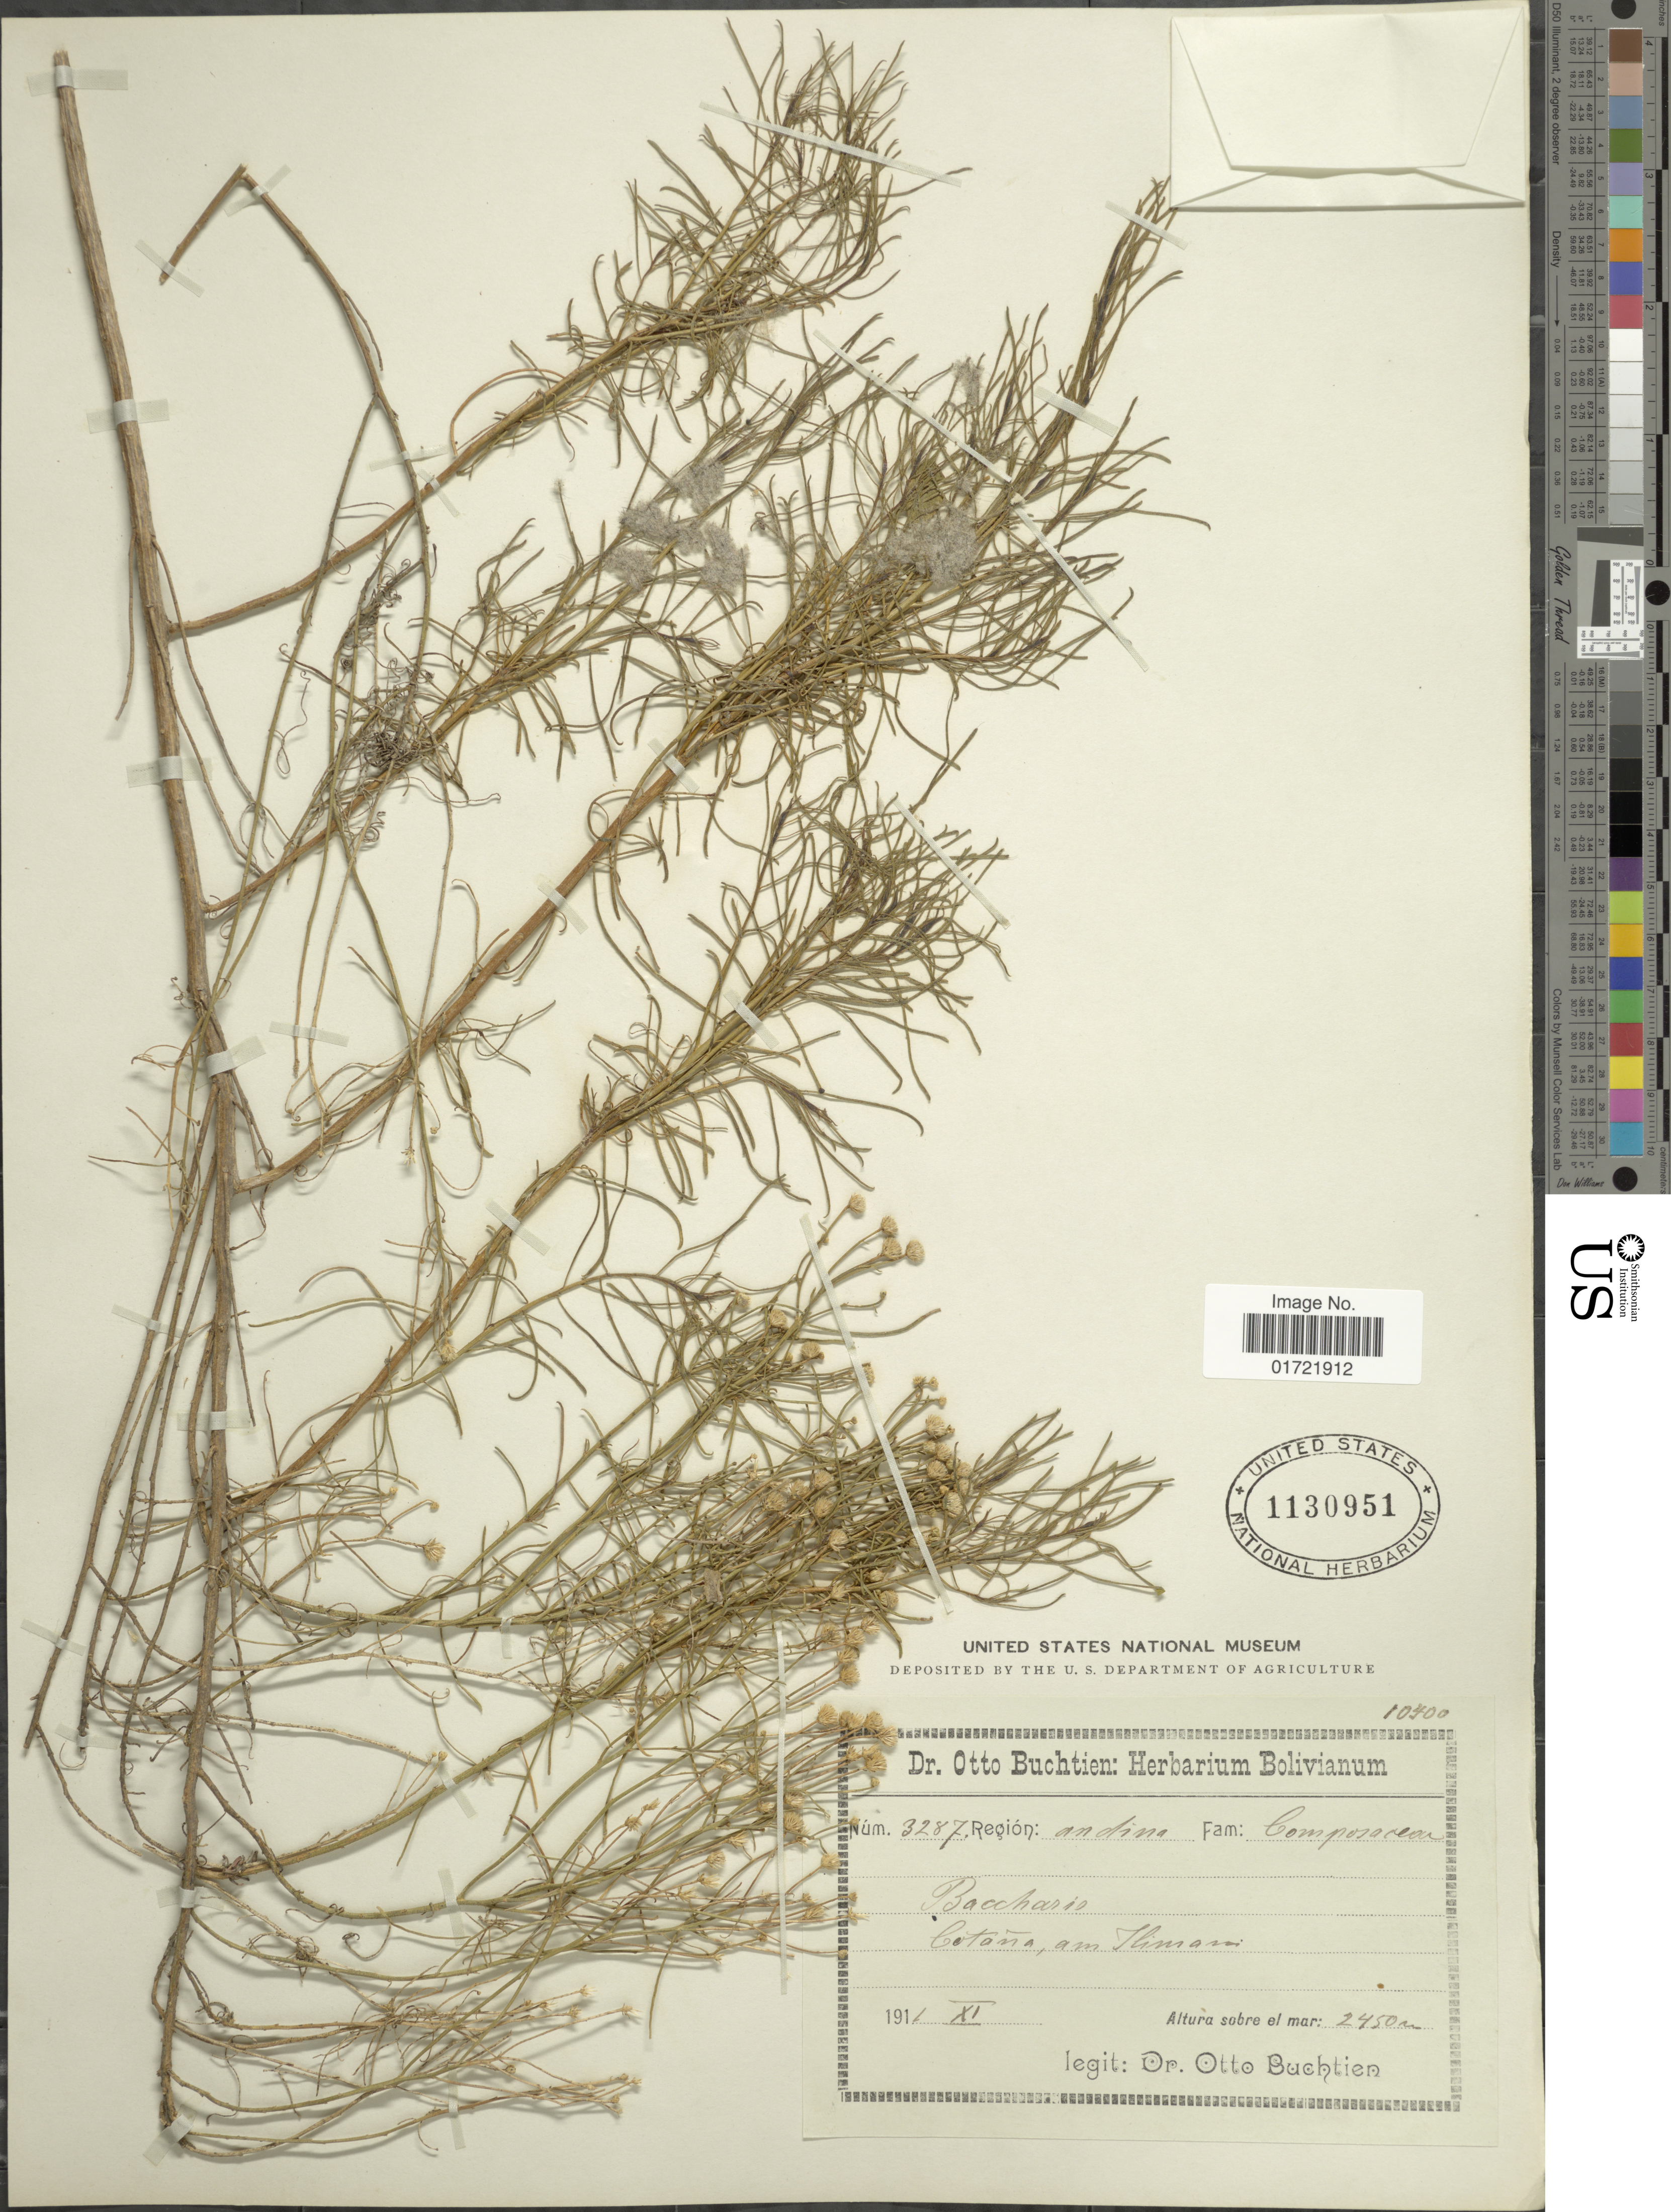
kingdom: Plantae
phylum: Tracheophyta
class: Magnoliopsida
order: Asterales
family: Asteraceae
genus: Baccharis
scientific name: Baccharis bolivensis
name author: (Wedd.) Cabrera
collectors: O. Buchtien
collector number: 3287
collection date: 1911-11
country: Argentina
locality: Region Andine, Cotona am Thimani.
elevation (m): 2450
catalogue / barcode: US 1130951